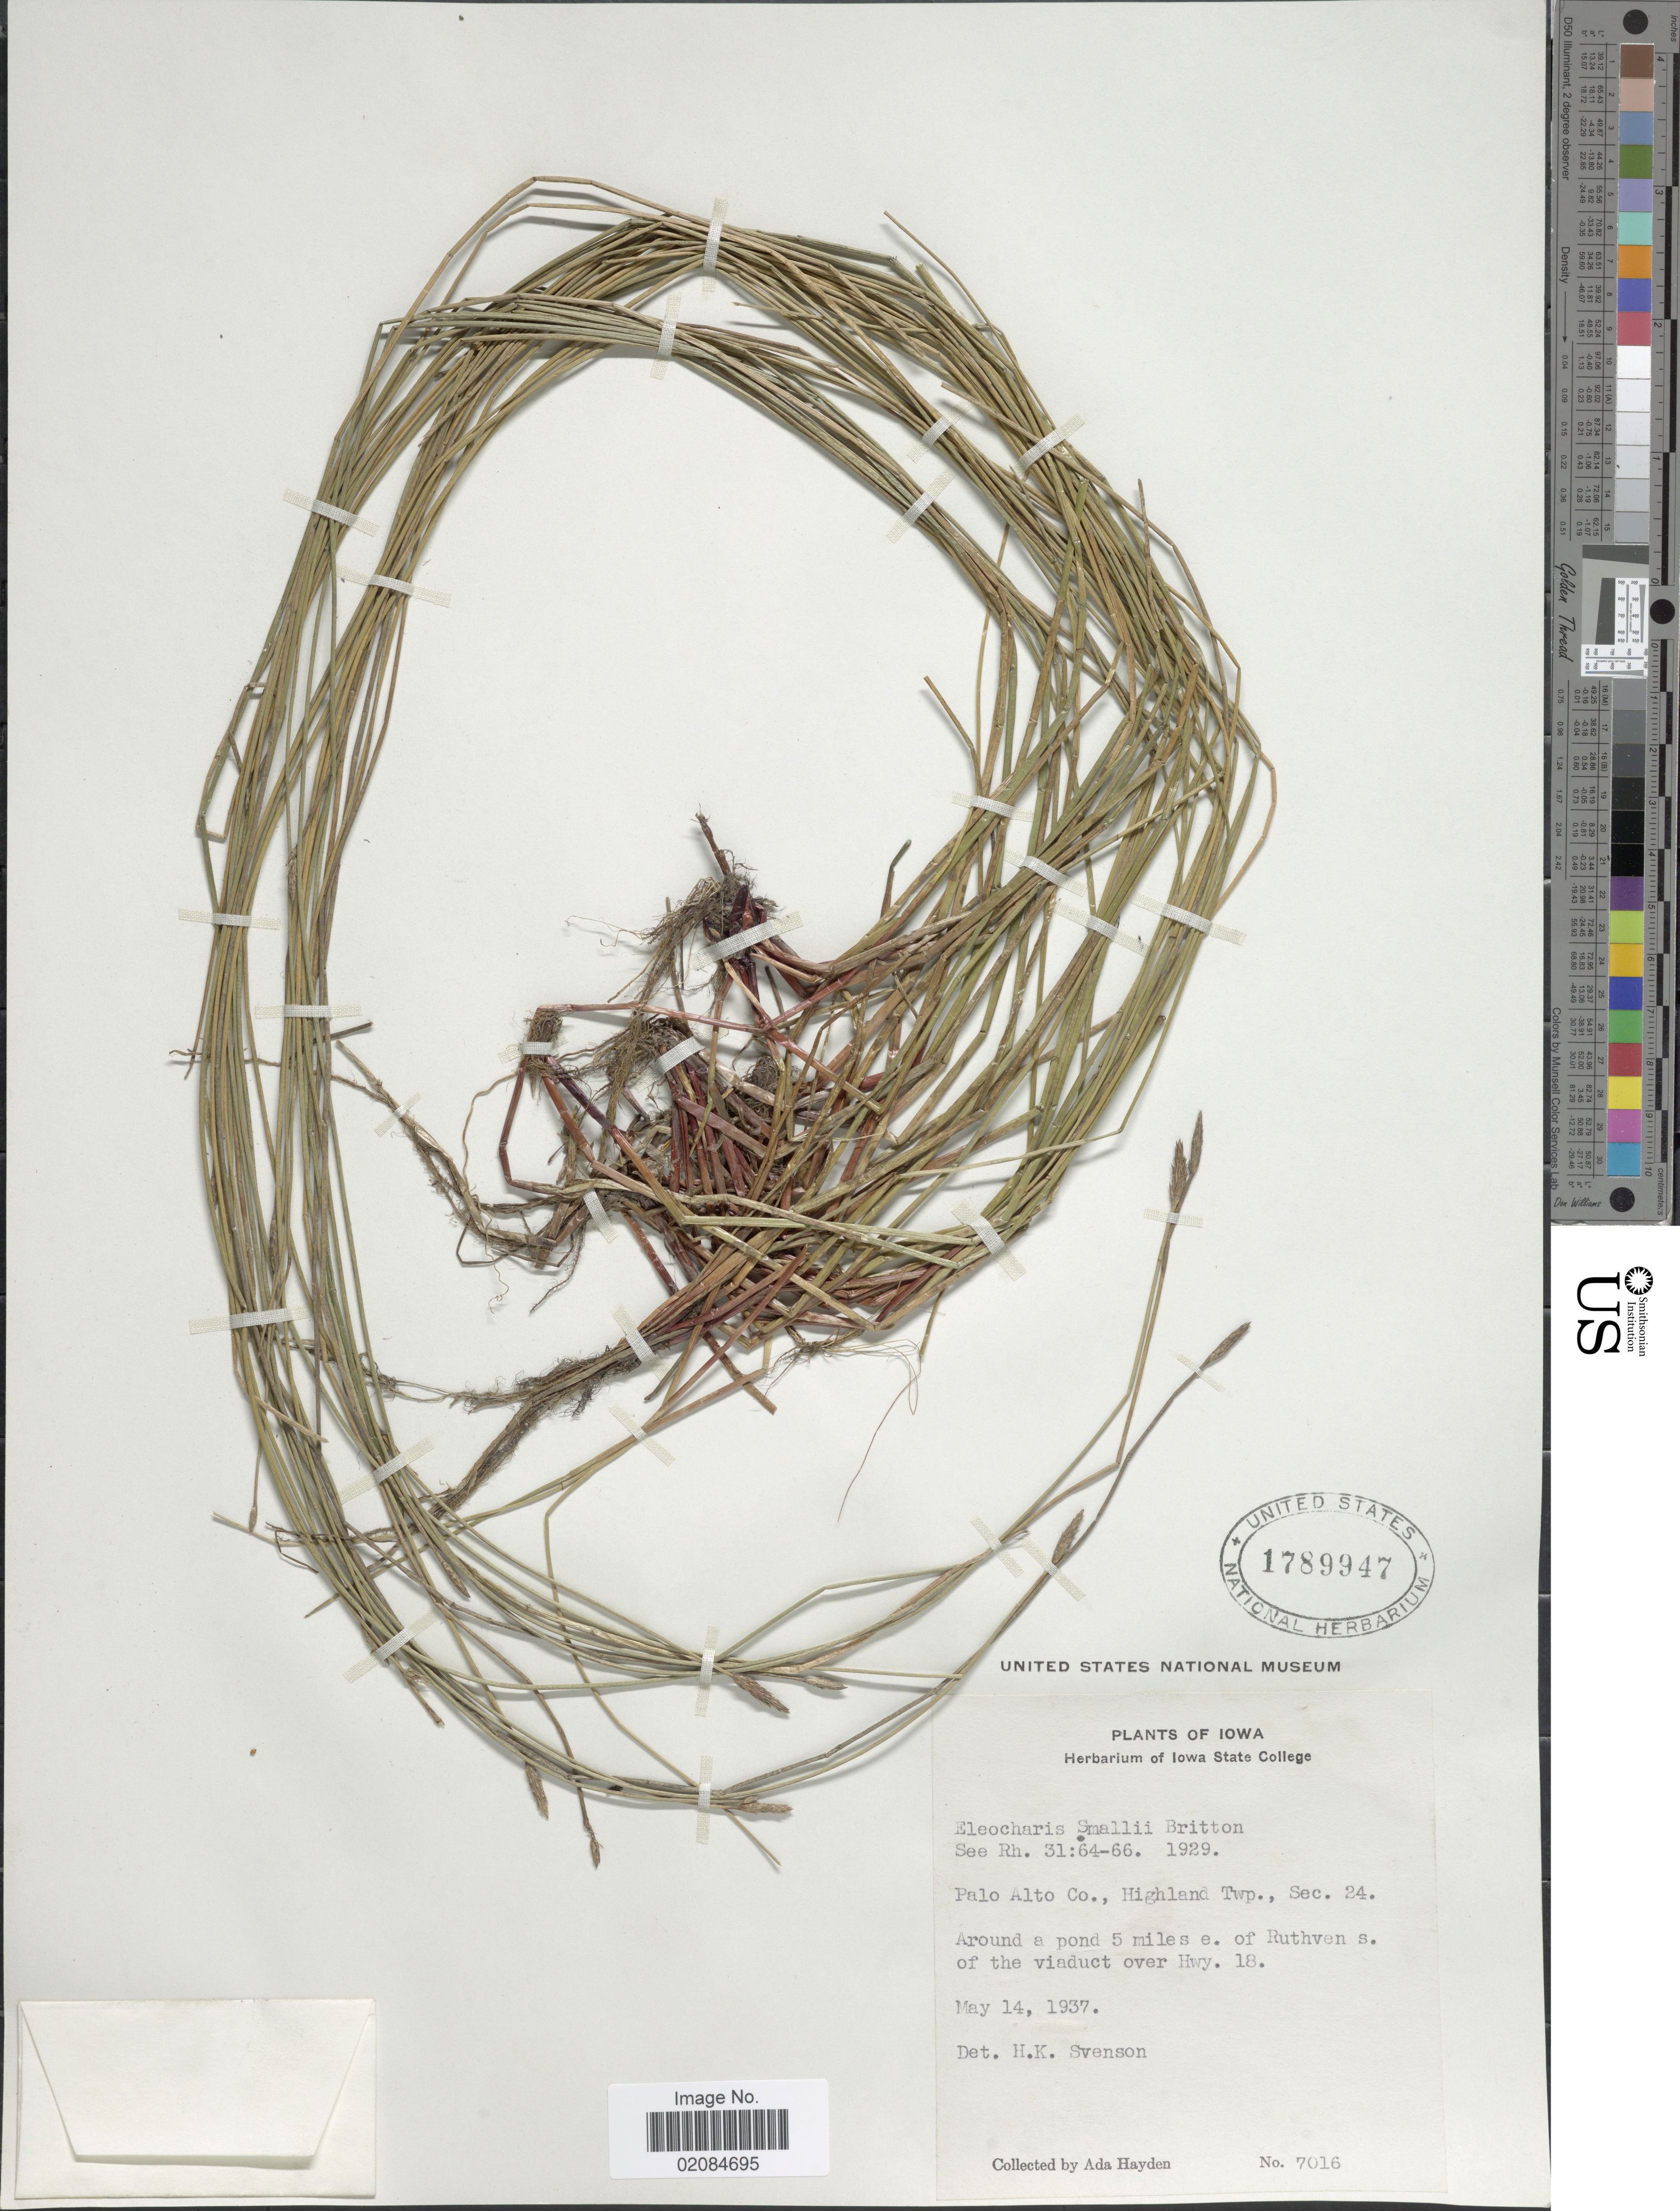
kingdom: Plantae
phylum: Tracheophyta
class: Liliopsida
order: Poales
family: Cyperaceae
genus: Eleocharis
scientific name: Eleocharis palustris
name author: (L.) Roem. & Schult.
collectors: Ada Hayden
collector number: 7016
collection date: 1937-05-14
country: United States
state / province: Iowa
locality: Palo Alto Co., Highland Twp., Sec. 24. Around a pond 5 miles e. of Ruthven s. of the ciaduct over Hwy. 18.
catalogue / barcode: US 1789947